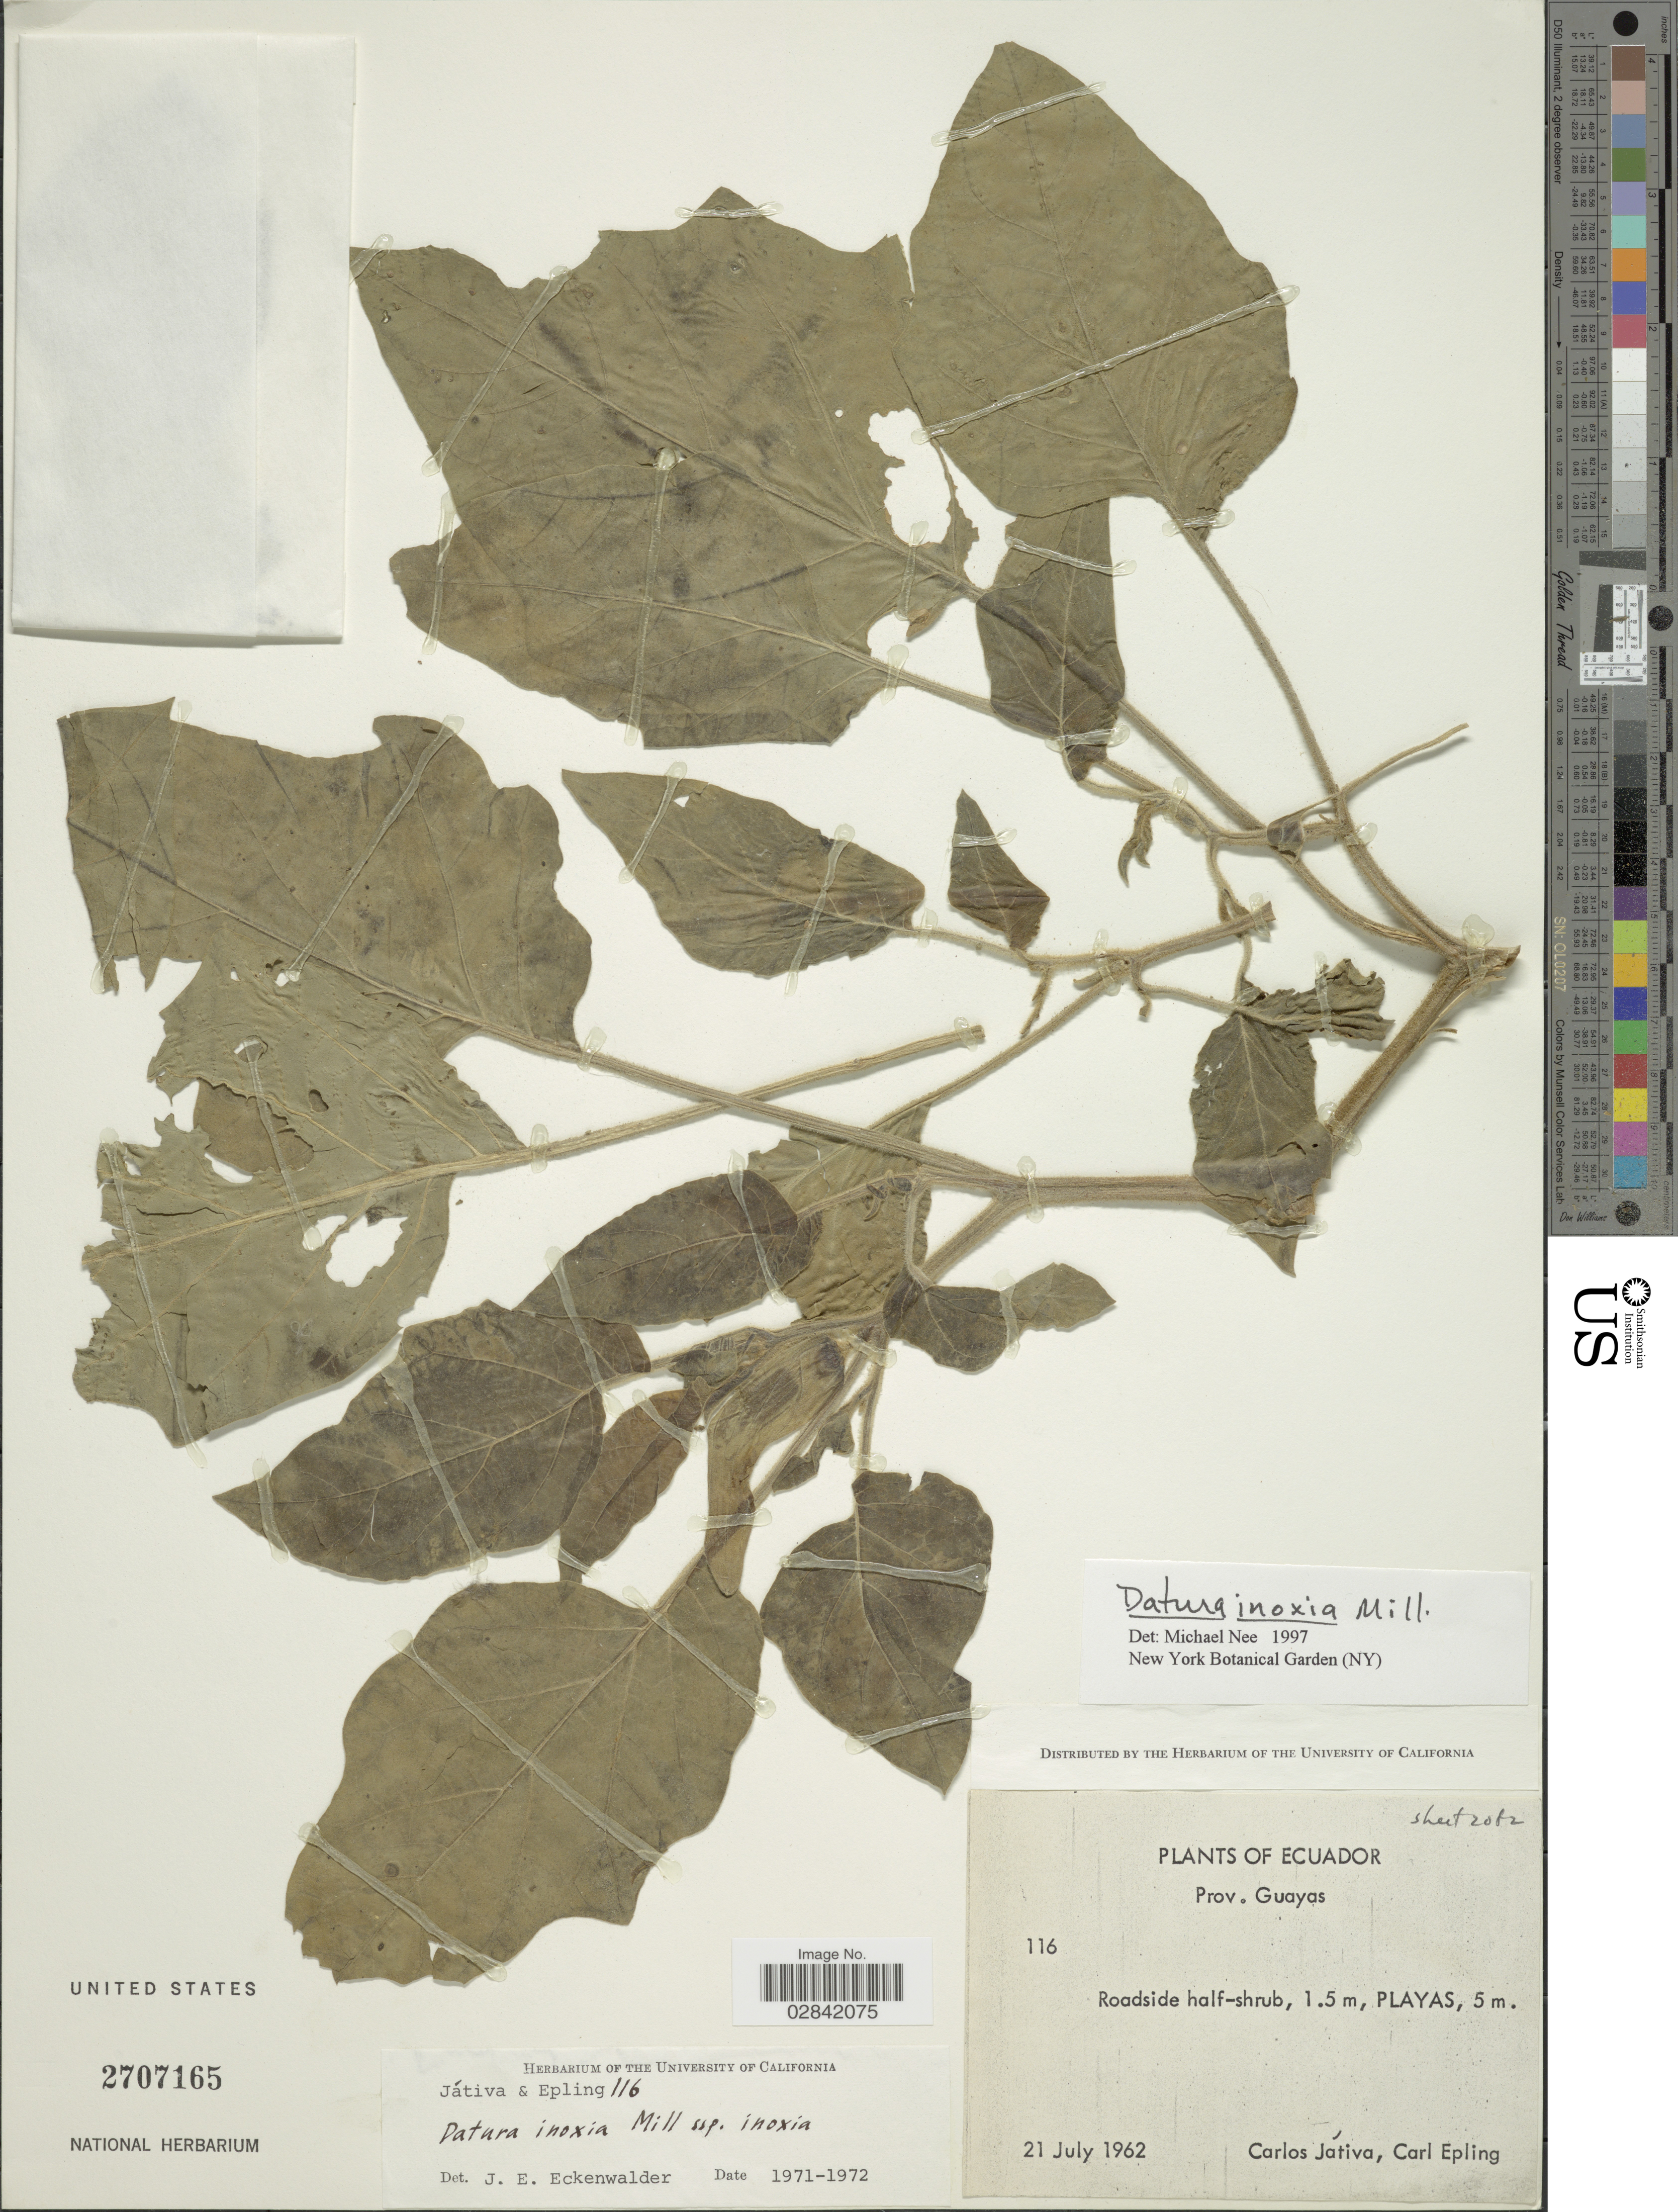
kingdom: Plantae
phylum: Tracheophyta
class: Magnoliopsida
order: Solanales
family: Solanaceae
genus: Datura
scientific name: Datura innoxia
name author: Mill.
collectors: C. D. Játiva & C. C. Epling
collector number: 116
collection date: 1962-07-21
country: Ecuador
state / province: Guayas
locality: Prov. Guayas, Roadside half-shrub, Playas.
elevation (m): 5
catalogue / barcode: US 2707165